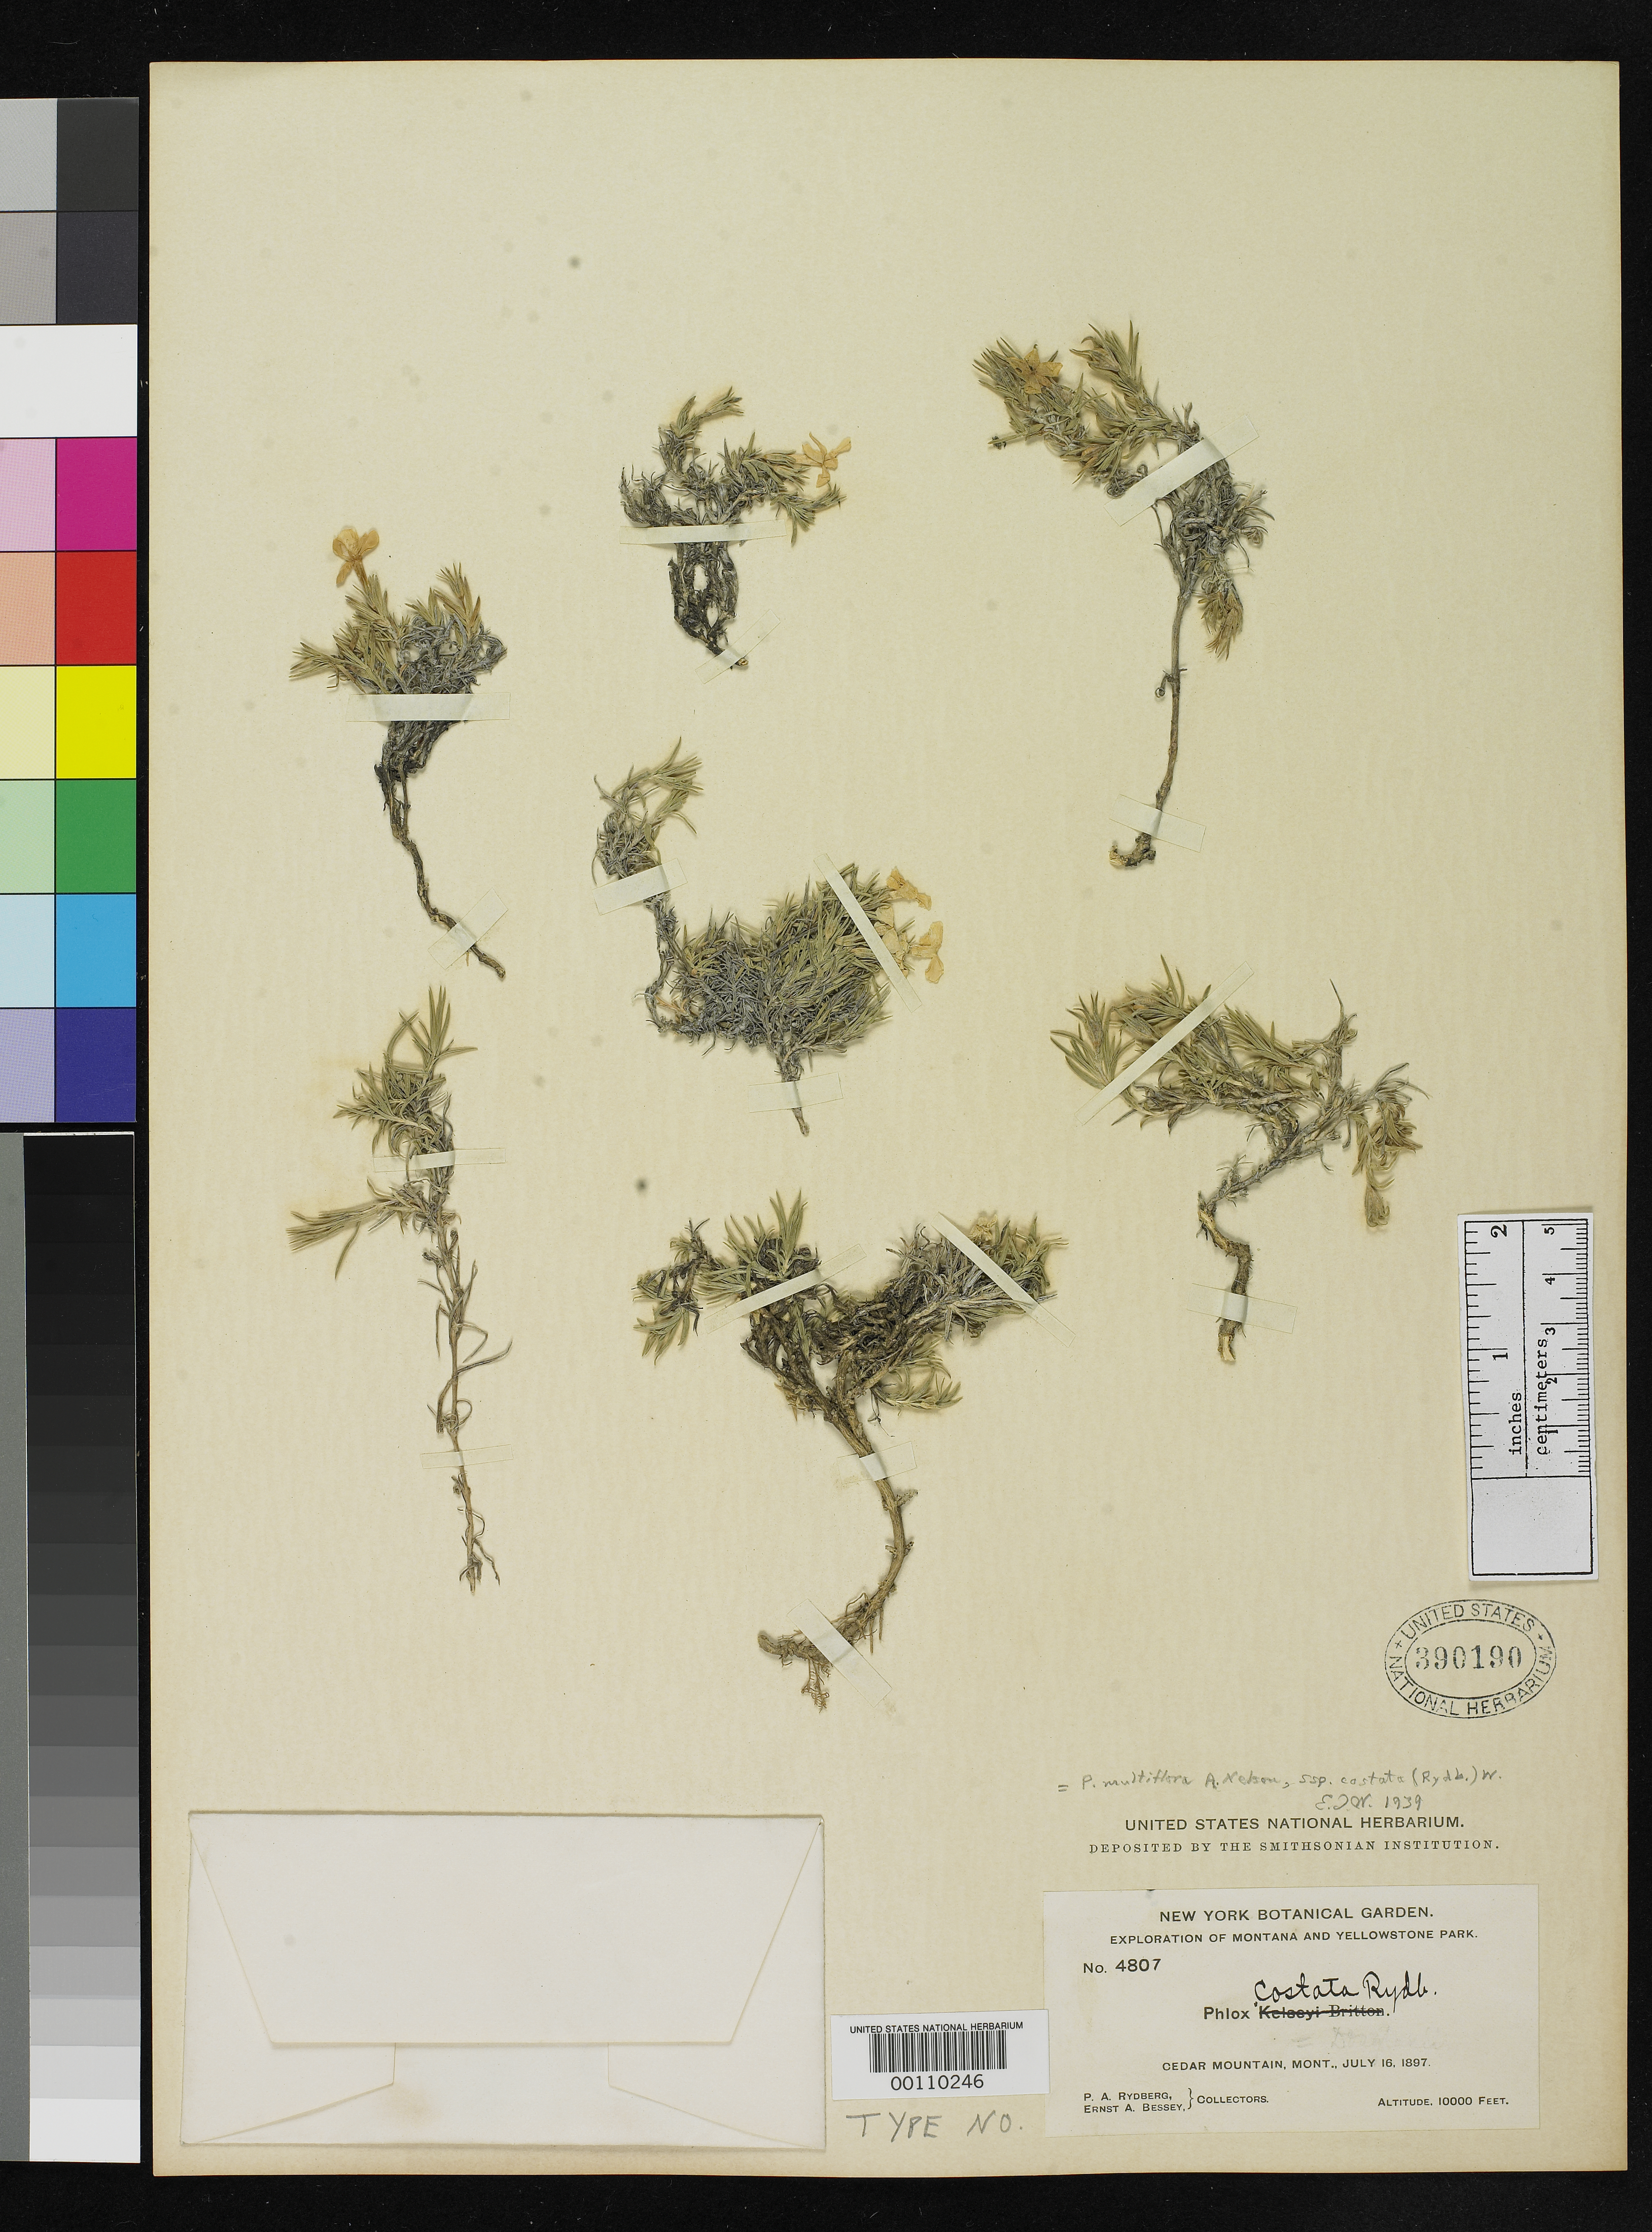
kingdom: Plantae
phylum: Tracheophyta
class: Magnoliopsida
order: Ericales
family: Polemoniaceae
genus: Phlox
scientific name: Phlox costata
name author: Rydb.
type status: Isotype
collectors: P. A. Rydberg & E. Bessey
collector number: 4807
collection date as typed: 16 Jul 1897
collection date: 1897-07-16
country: United States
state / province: Montana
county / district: Madison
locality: Cedar Mountain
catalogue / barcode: US 390190